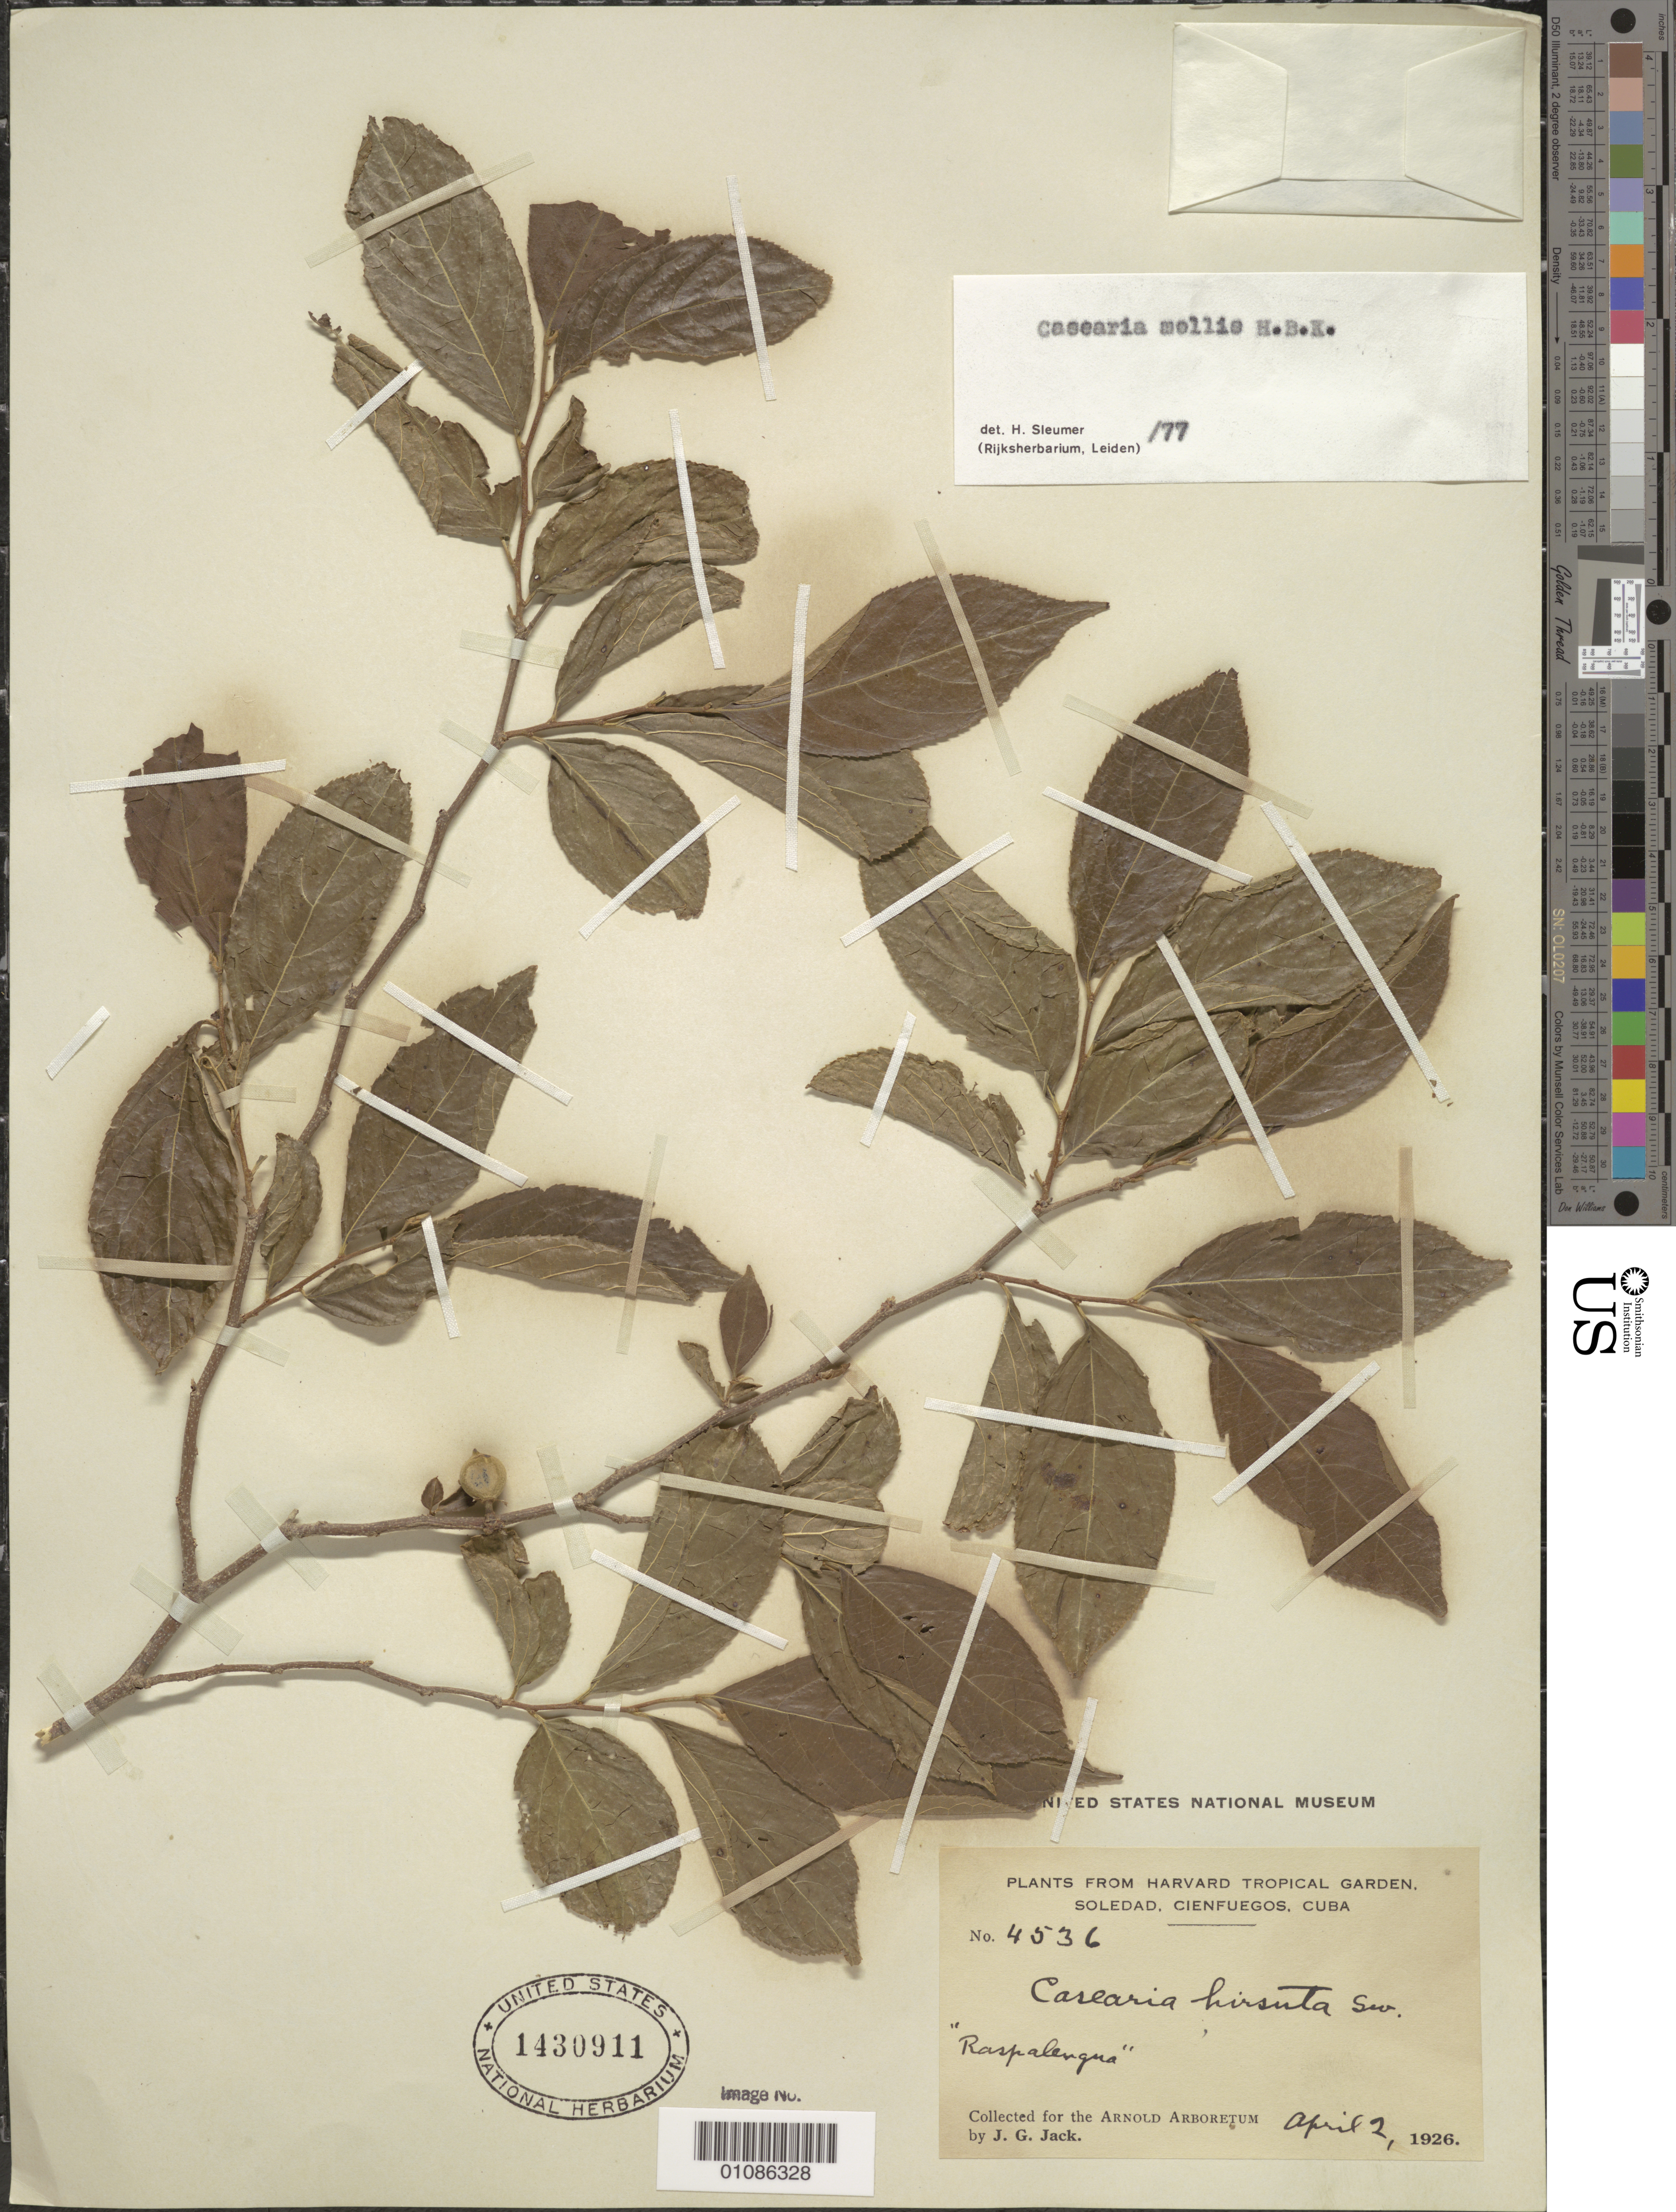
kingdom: Plantae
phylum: Tracheophyta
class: Magnoliopsida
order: Malpighiales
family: Salicaceae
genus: Casearia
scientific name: Casearia mollis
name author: Kunth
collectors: J. G. Jack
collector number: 4536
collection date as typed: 02 Apr 1926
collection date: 1926-04-02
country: Cuba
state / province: Cienfuegos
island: Cuba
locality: Cienfuegos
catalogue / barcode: US 1430911